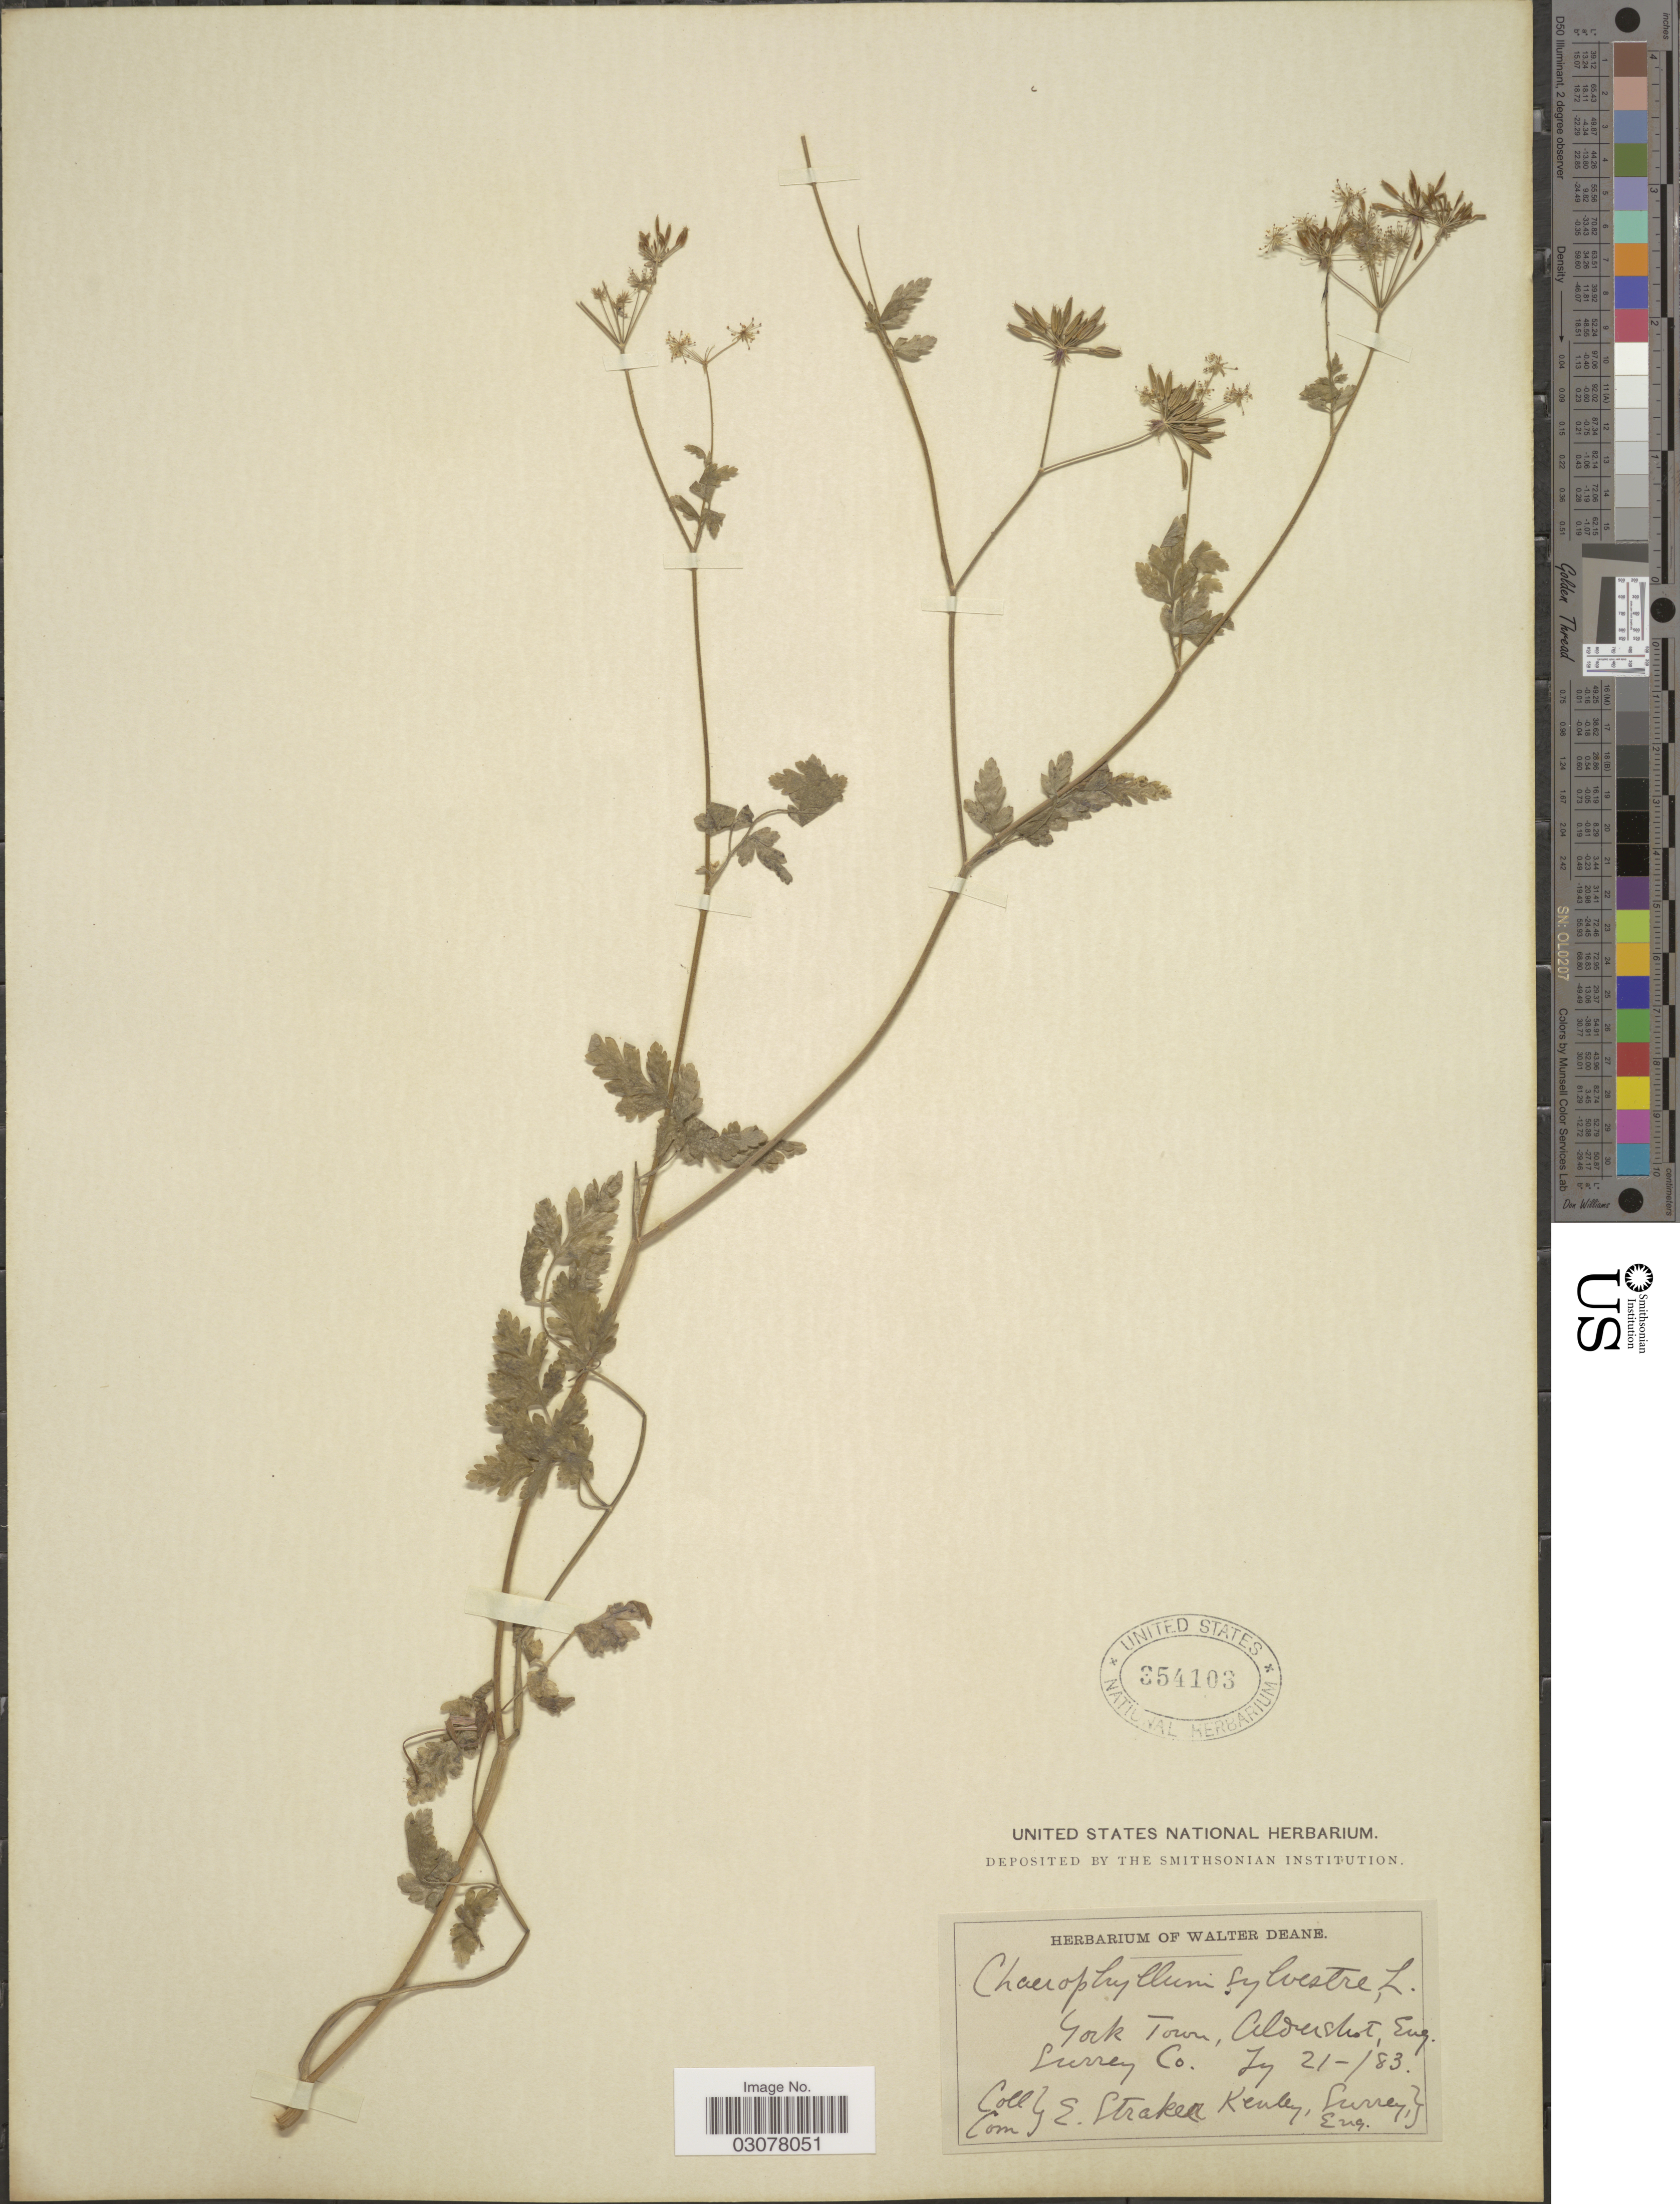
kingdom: Plantae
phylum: Tracheophyta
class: Magnoliopsida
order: Apiales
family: Apiaceae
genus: Anthriscus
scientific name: Anthriscus sylvestris subsp. sylvestris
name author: (L.) Hoffm.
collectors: E. Straker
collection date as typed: Transcribed d/m/y: 21/7/83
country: United Kingdom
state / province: England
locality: York Town, Aldershot, Eng. Surrey Co.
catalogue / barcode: US 354103